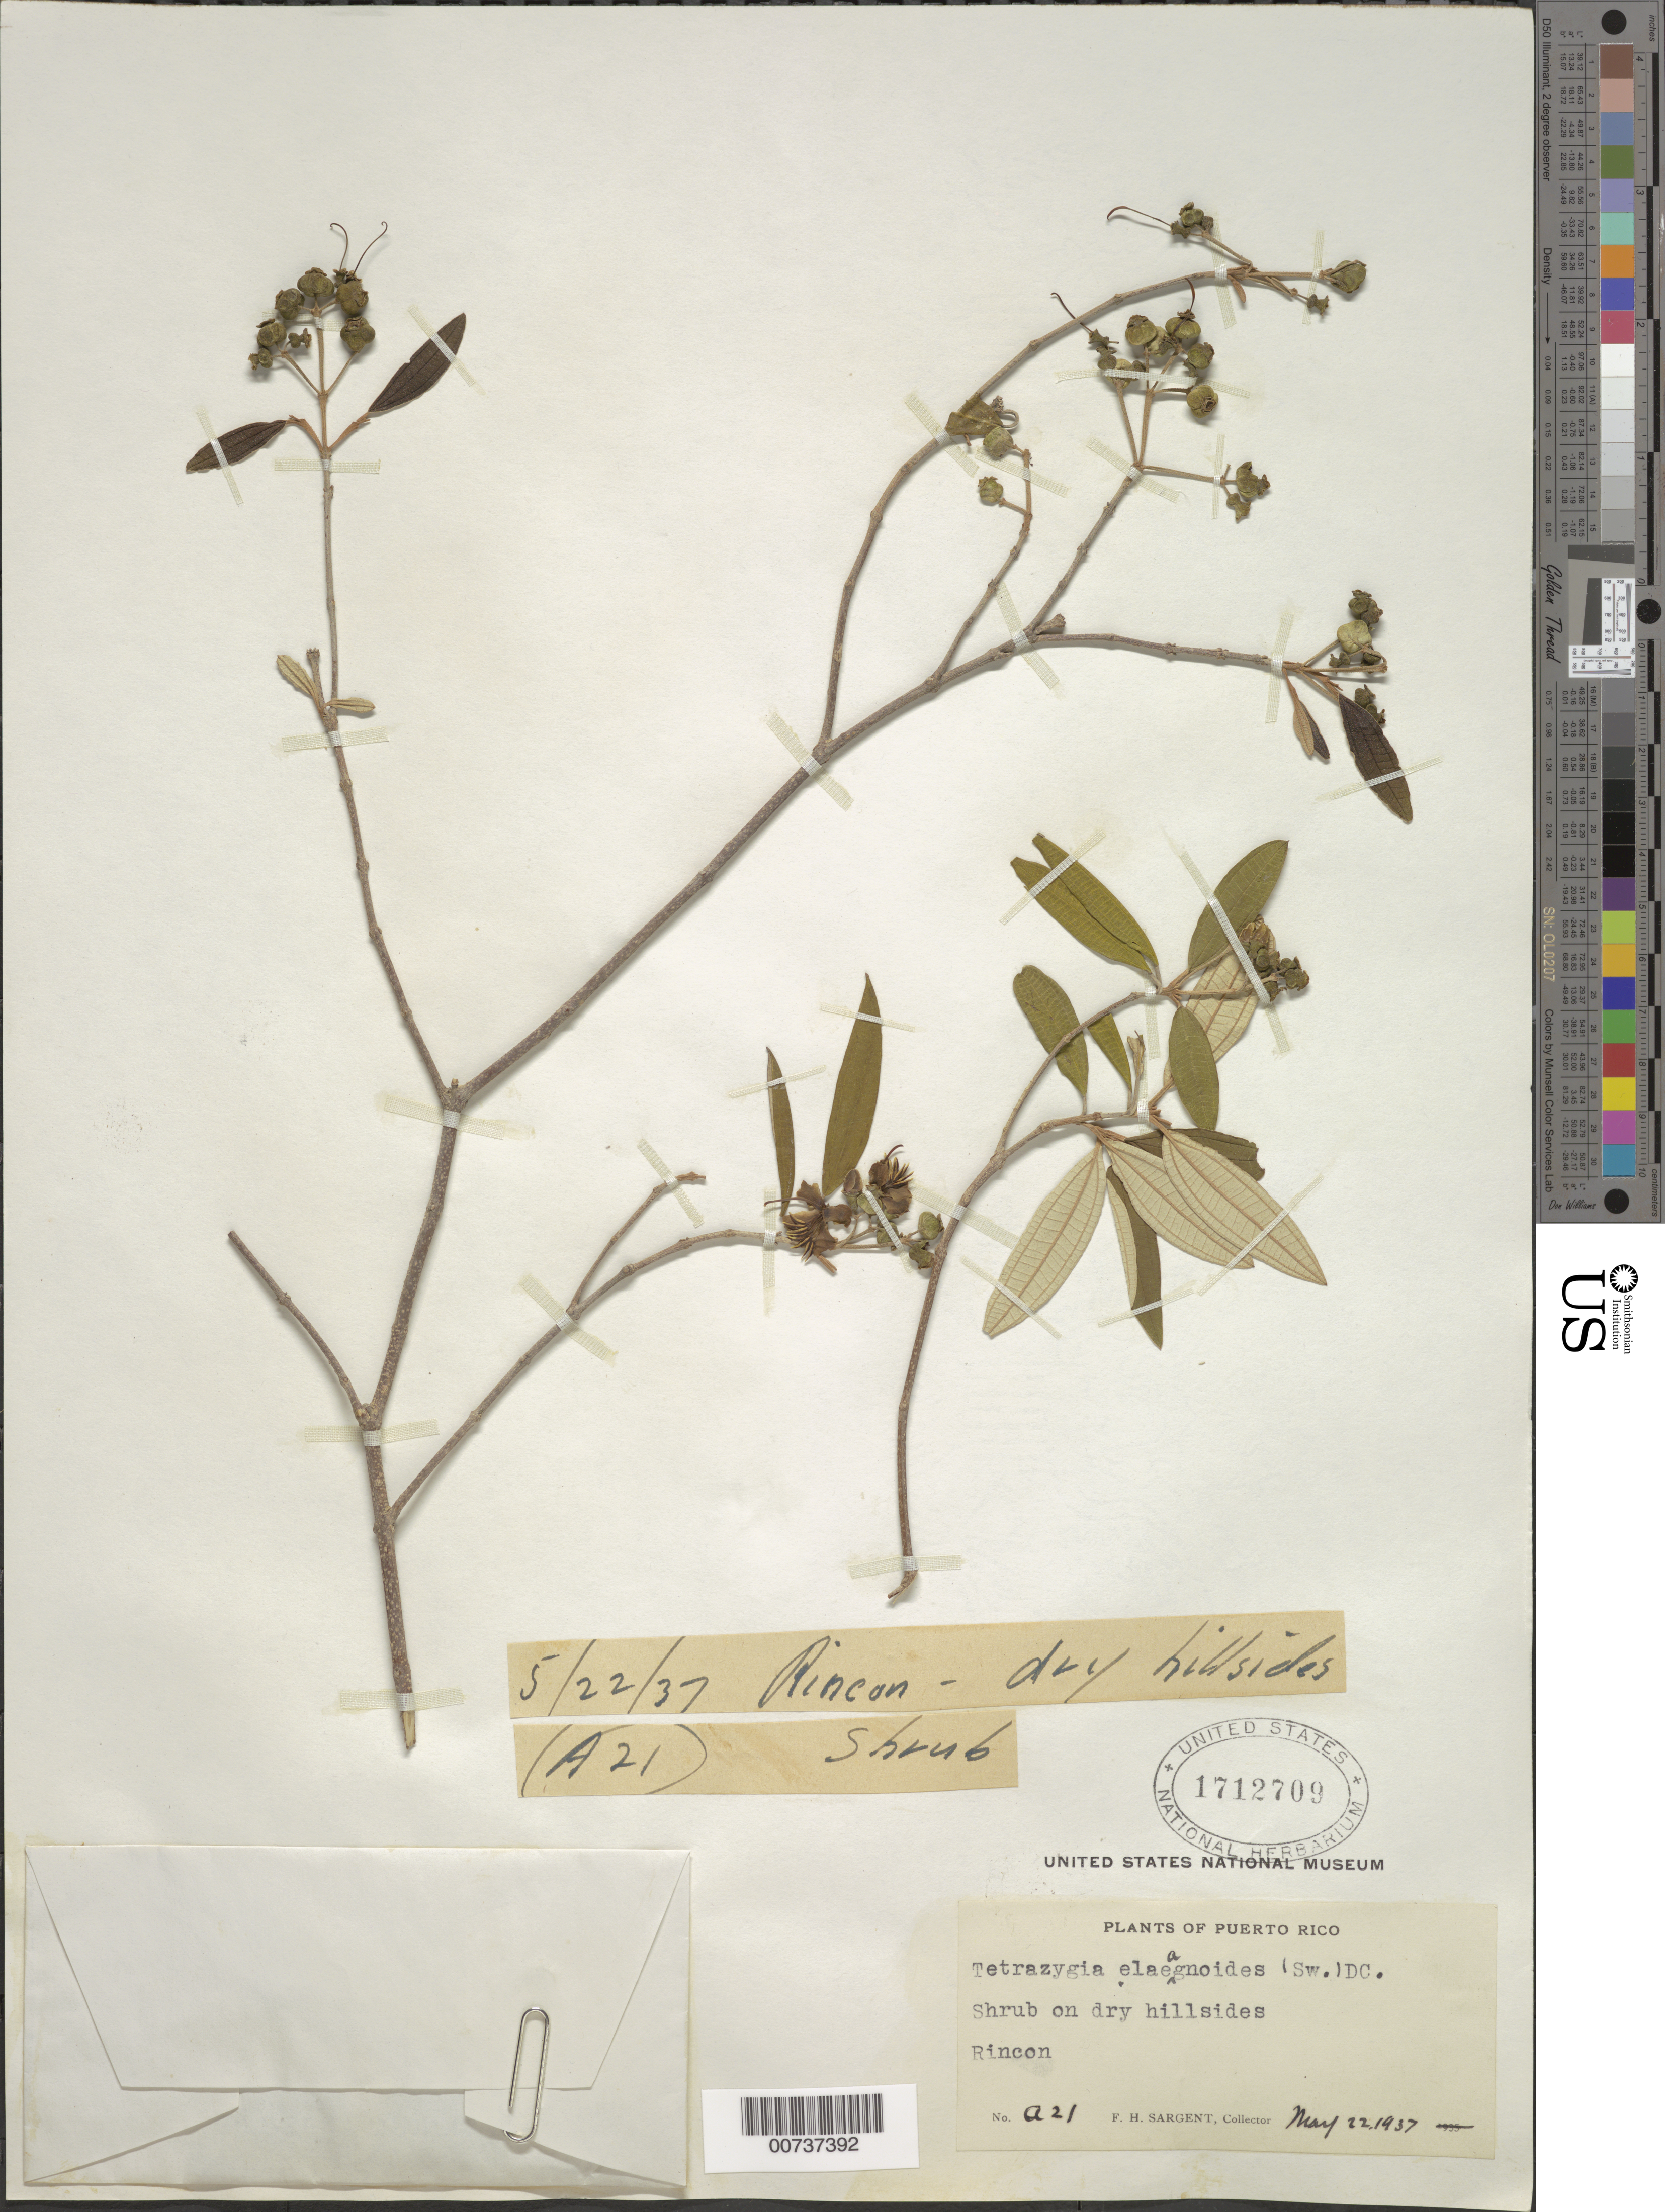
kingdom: Plantae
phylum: Tracheophyta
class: Magnoliopsida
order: Myrtales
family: Melastomataceae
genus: Miconia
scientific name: Miconia elaeagnoides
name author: (Sw.) Griseb.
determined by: Judd, Walter S.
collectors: F. H. Sargent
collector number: A21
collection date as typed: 22 May 1937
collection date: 1937-05-22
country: Puerto Rico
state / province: Rincón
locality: Rincón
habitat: Dry hillsides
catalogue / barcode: US 1712709